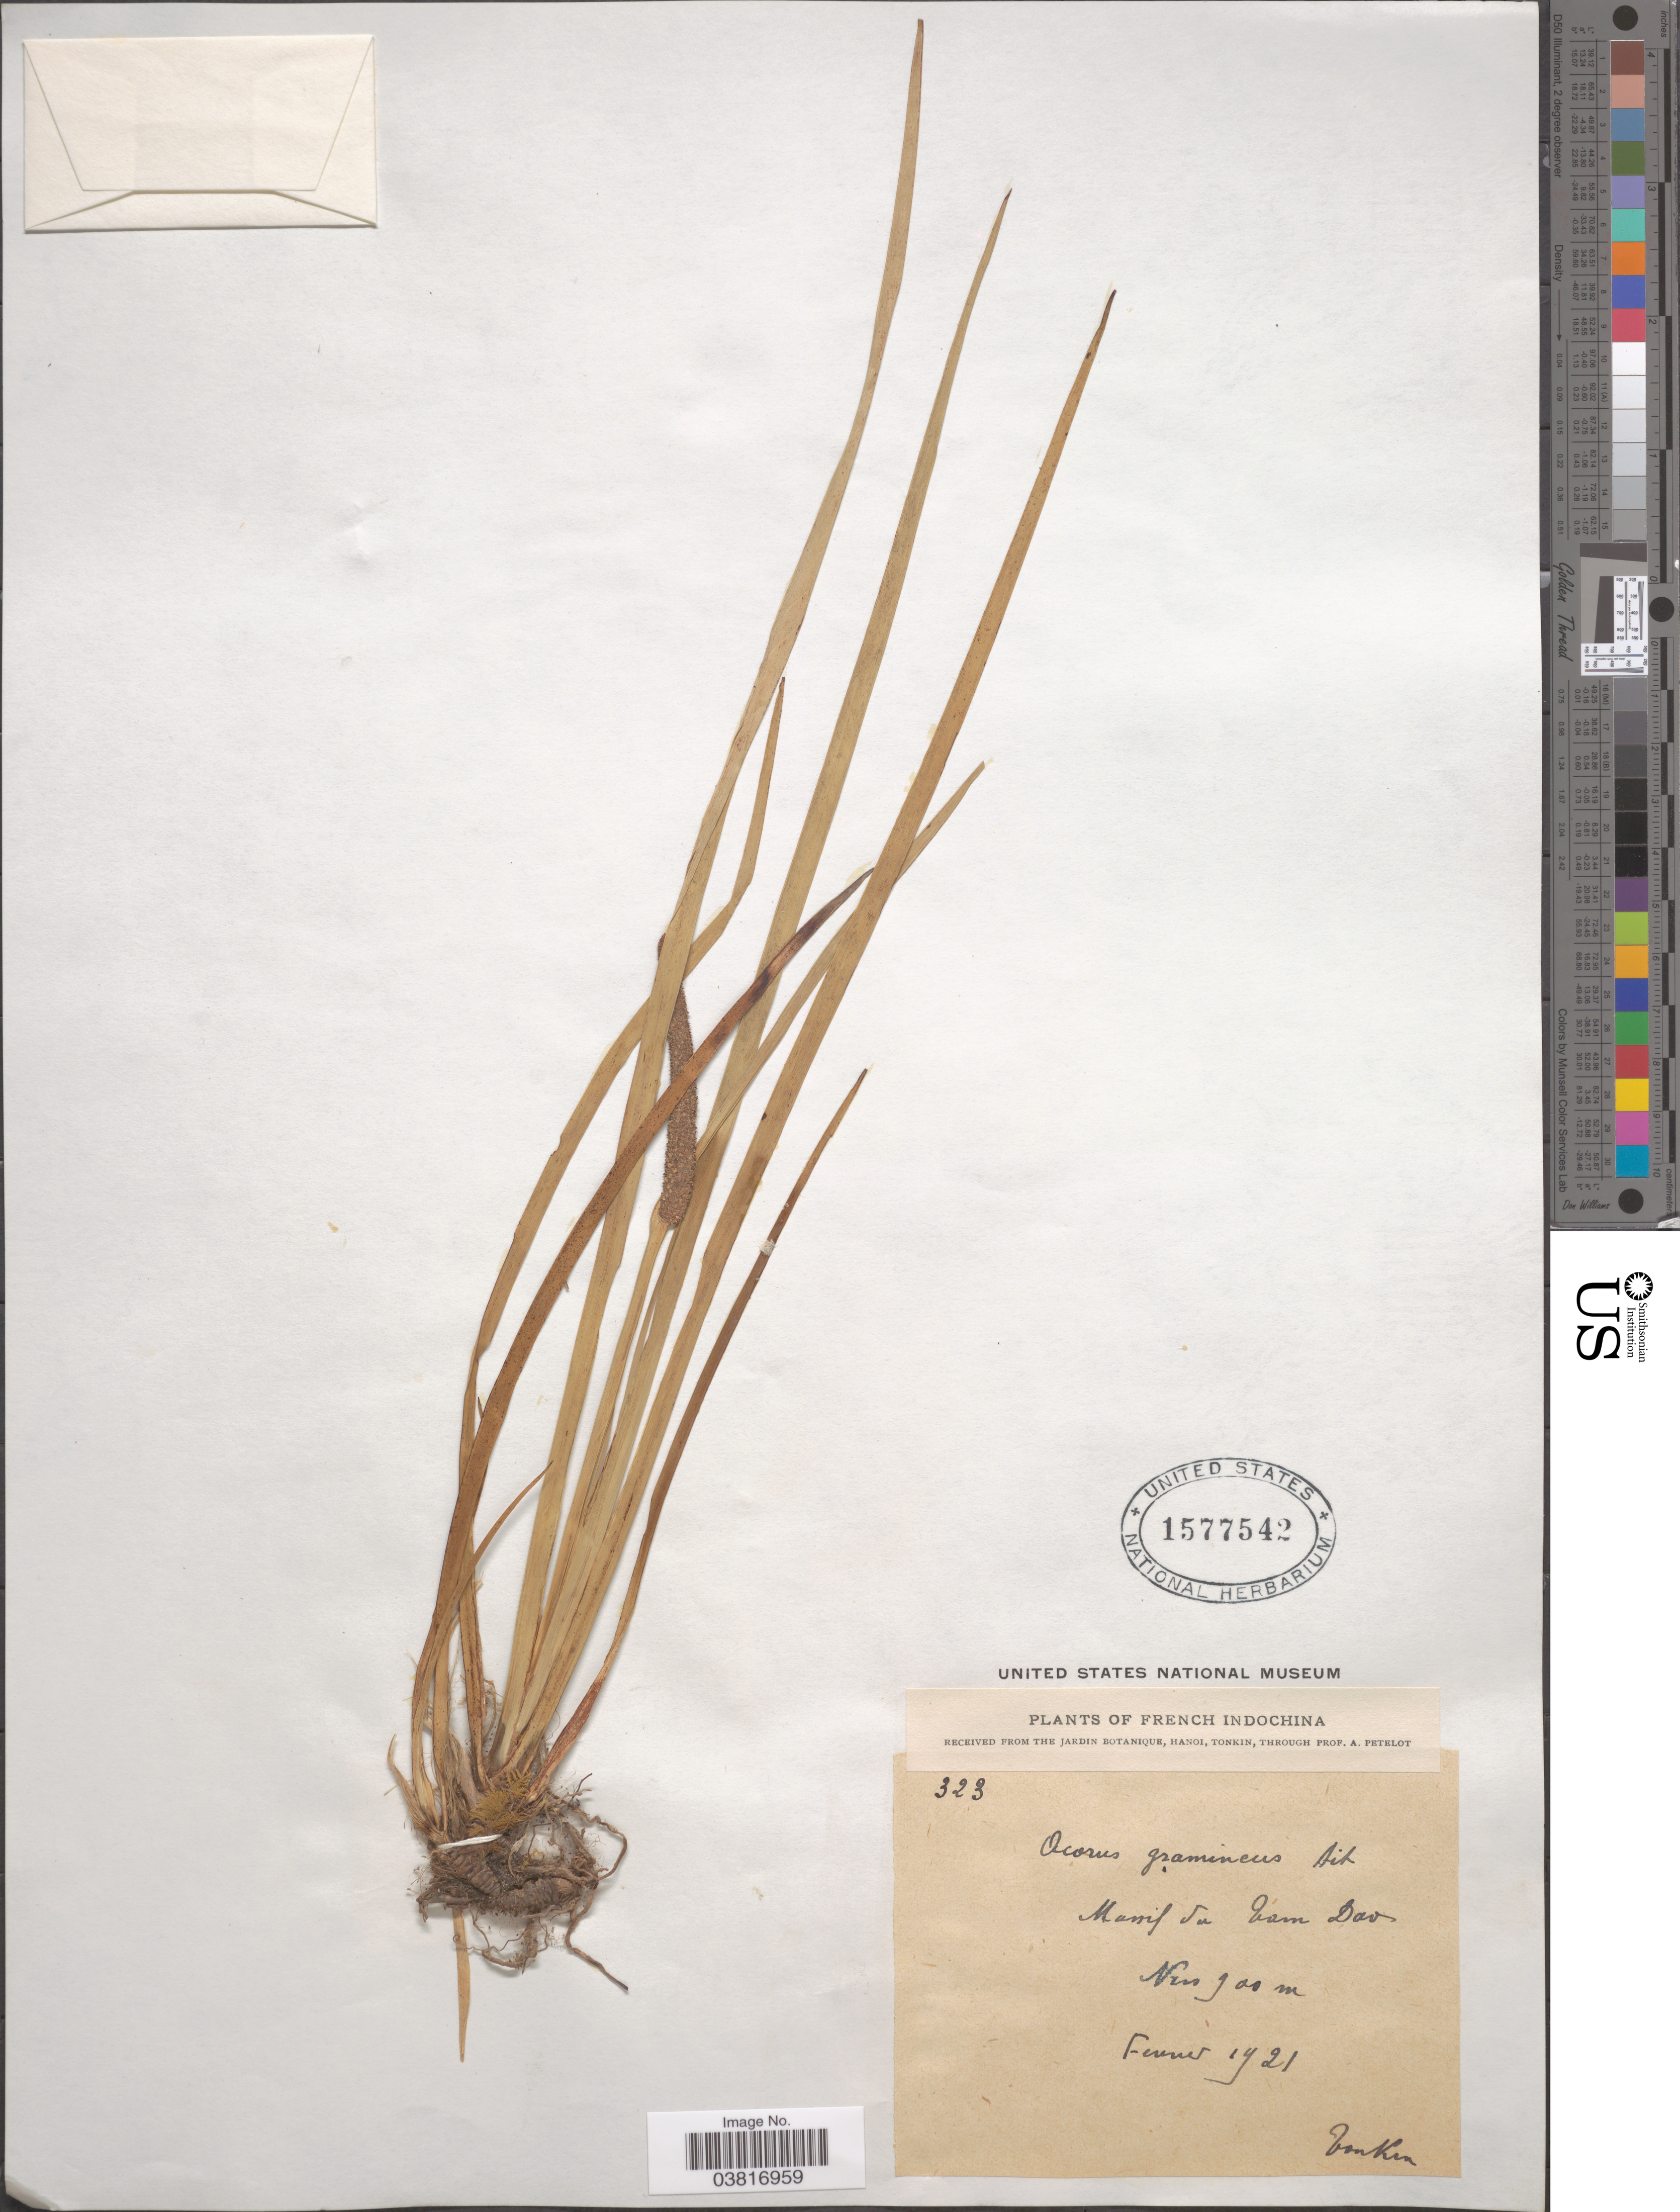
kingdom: Plantae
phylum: Tracheophyta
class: Liliopsida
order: Acorales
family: Acoraceae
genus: Acorus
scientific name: Acorus gramineus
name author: Sol. ex Aiton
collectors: P. A. Pételot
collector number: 323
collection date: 1921-02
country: Vietnam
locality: French Indochina. Massif du Tam Dao.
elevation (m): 900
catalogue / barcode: US 1577542